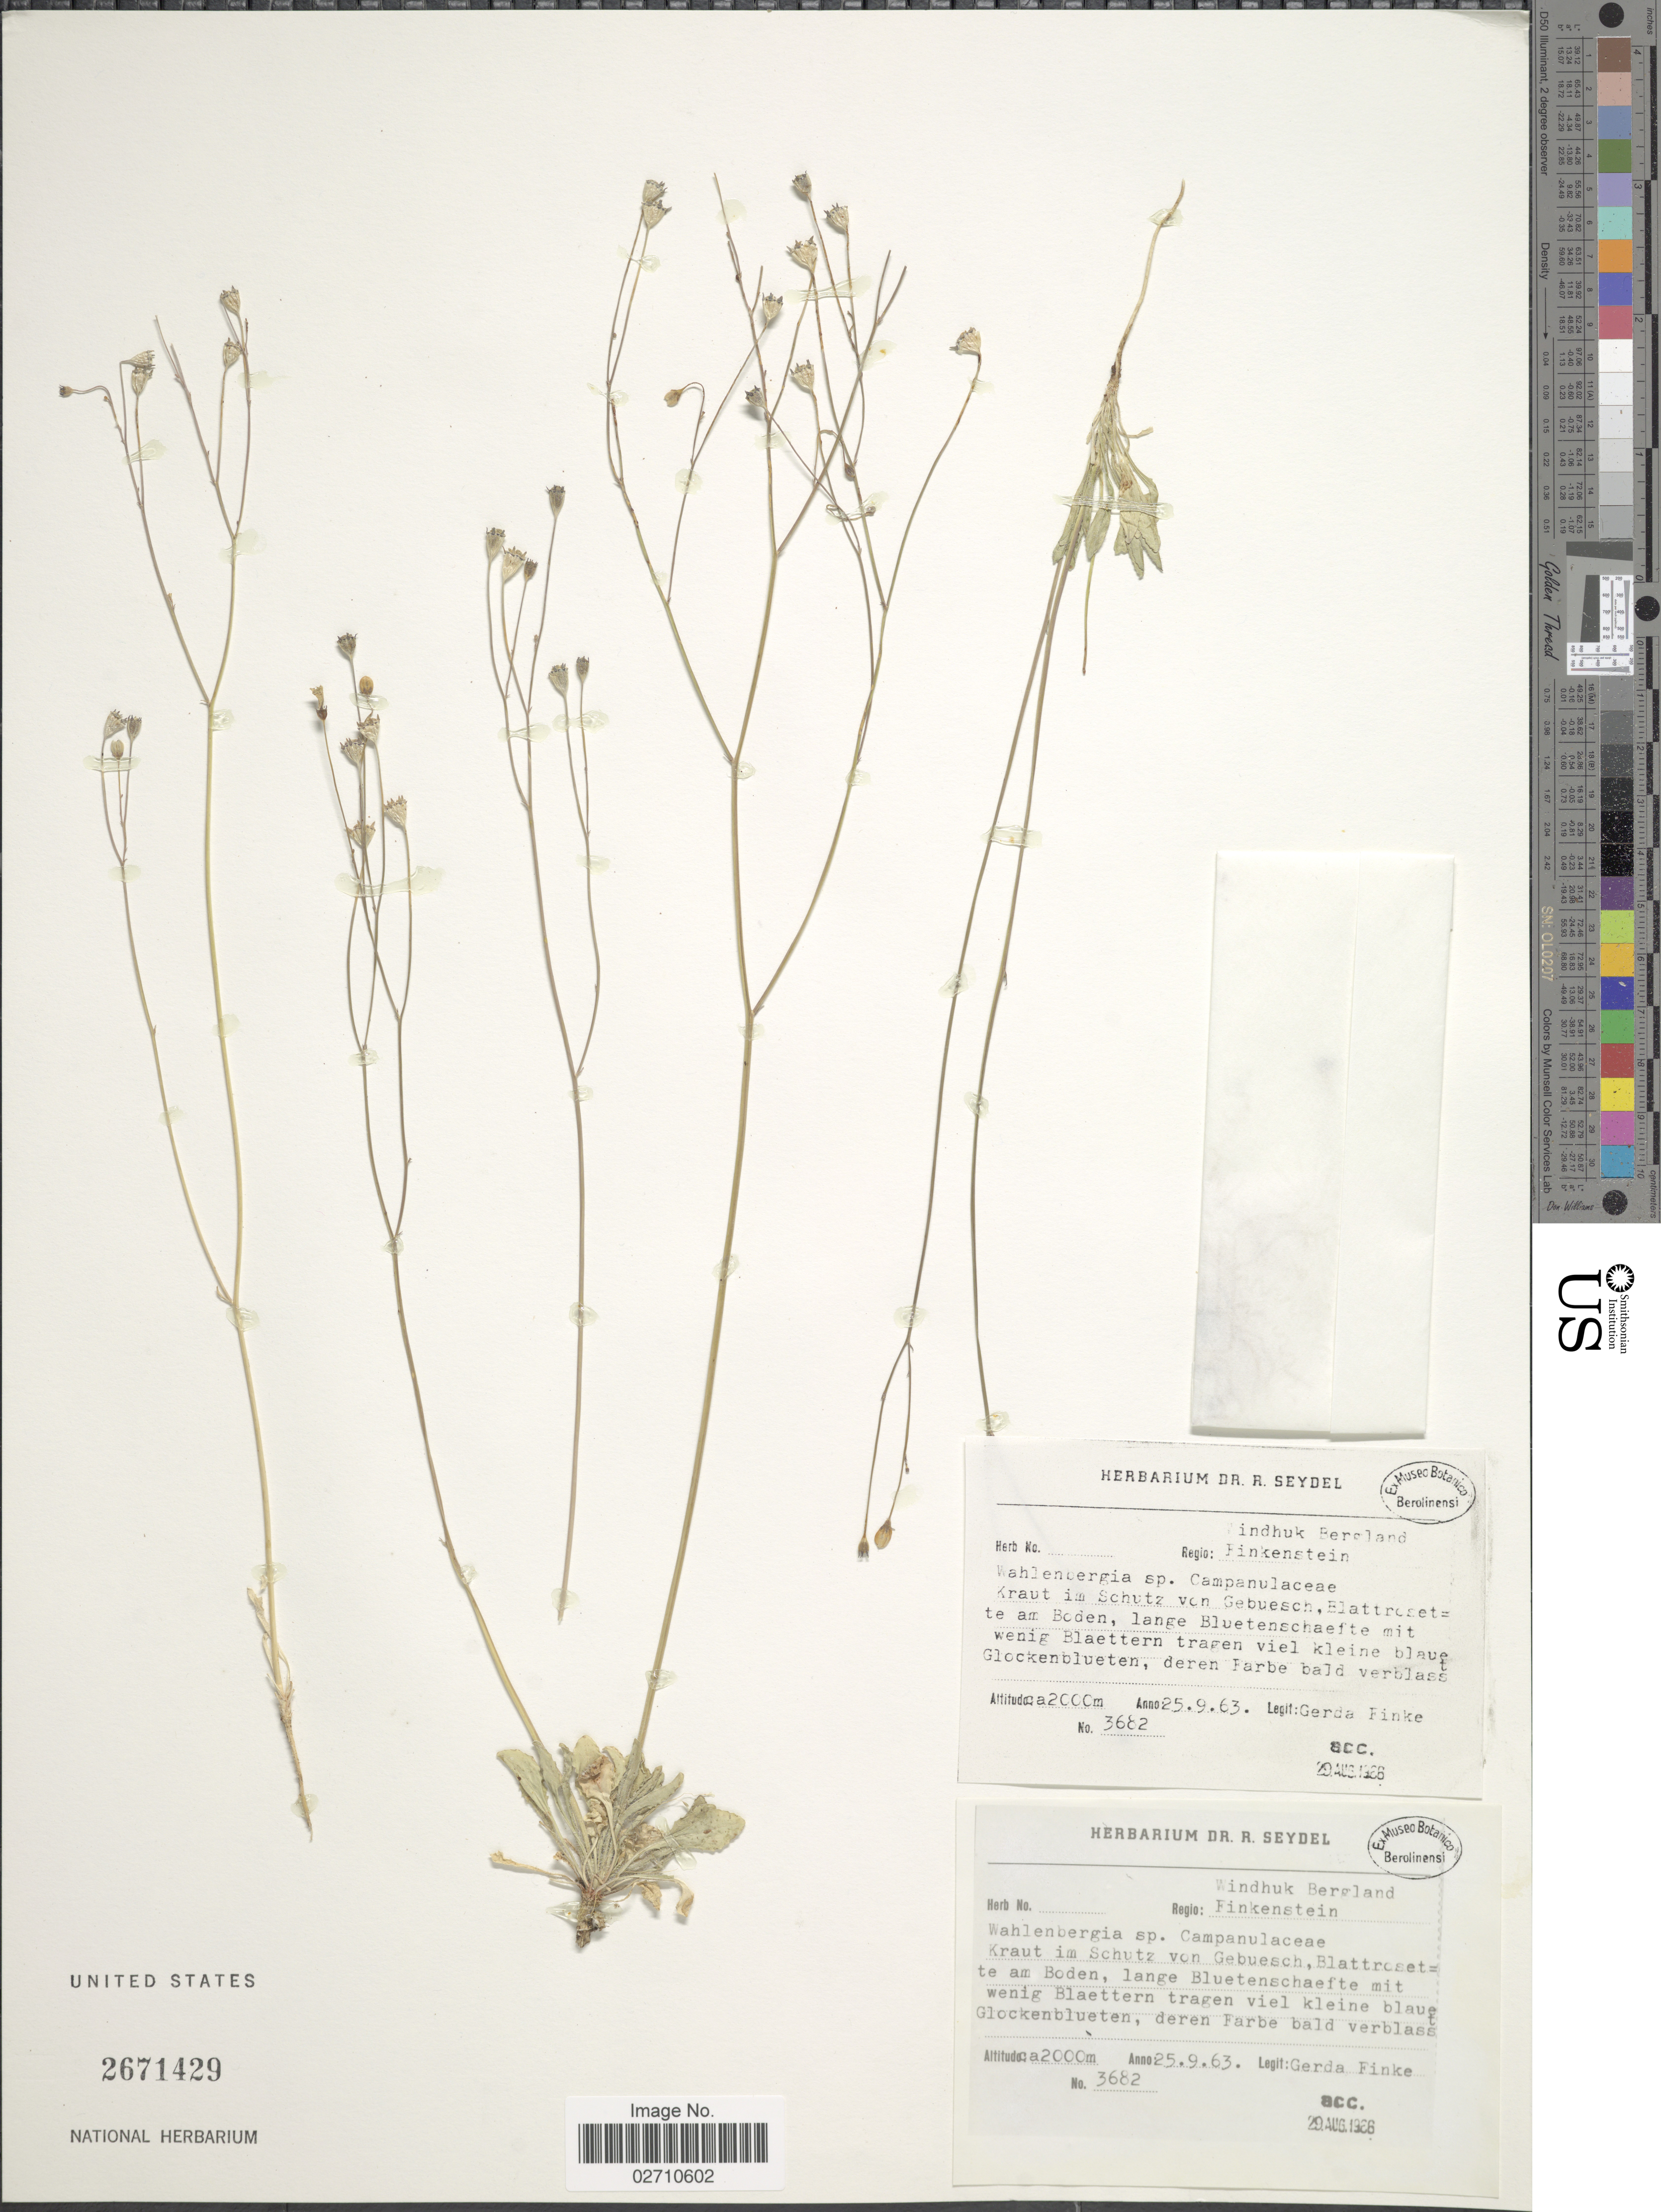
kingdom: Plantae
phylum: Tracheophyta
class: Magnoliopsida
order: Asterales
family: Campanulaceae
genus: Wahlenbergia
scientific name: Wahlenbergia sp.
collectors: G. Finke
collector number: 3682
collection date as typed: Transcribed d/m/y: 25/9/63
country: Namibia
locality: Windhuk Bergland, Finkenstein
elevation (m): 2000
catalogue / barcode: US 2671429